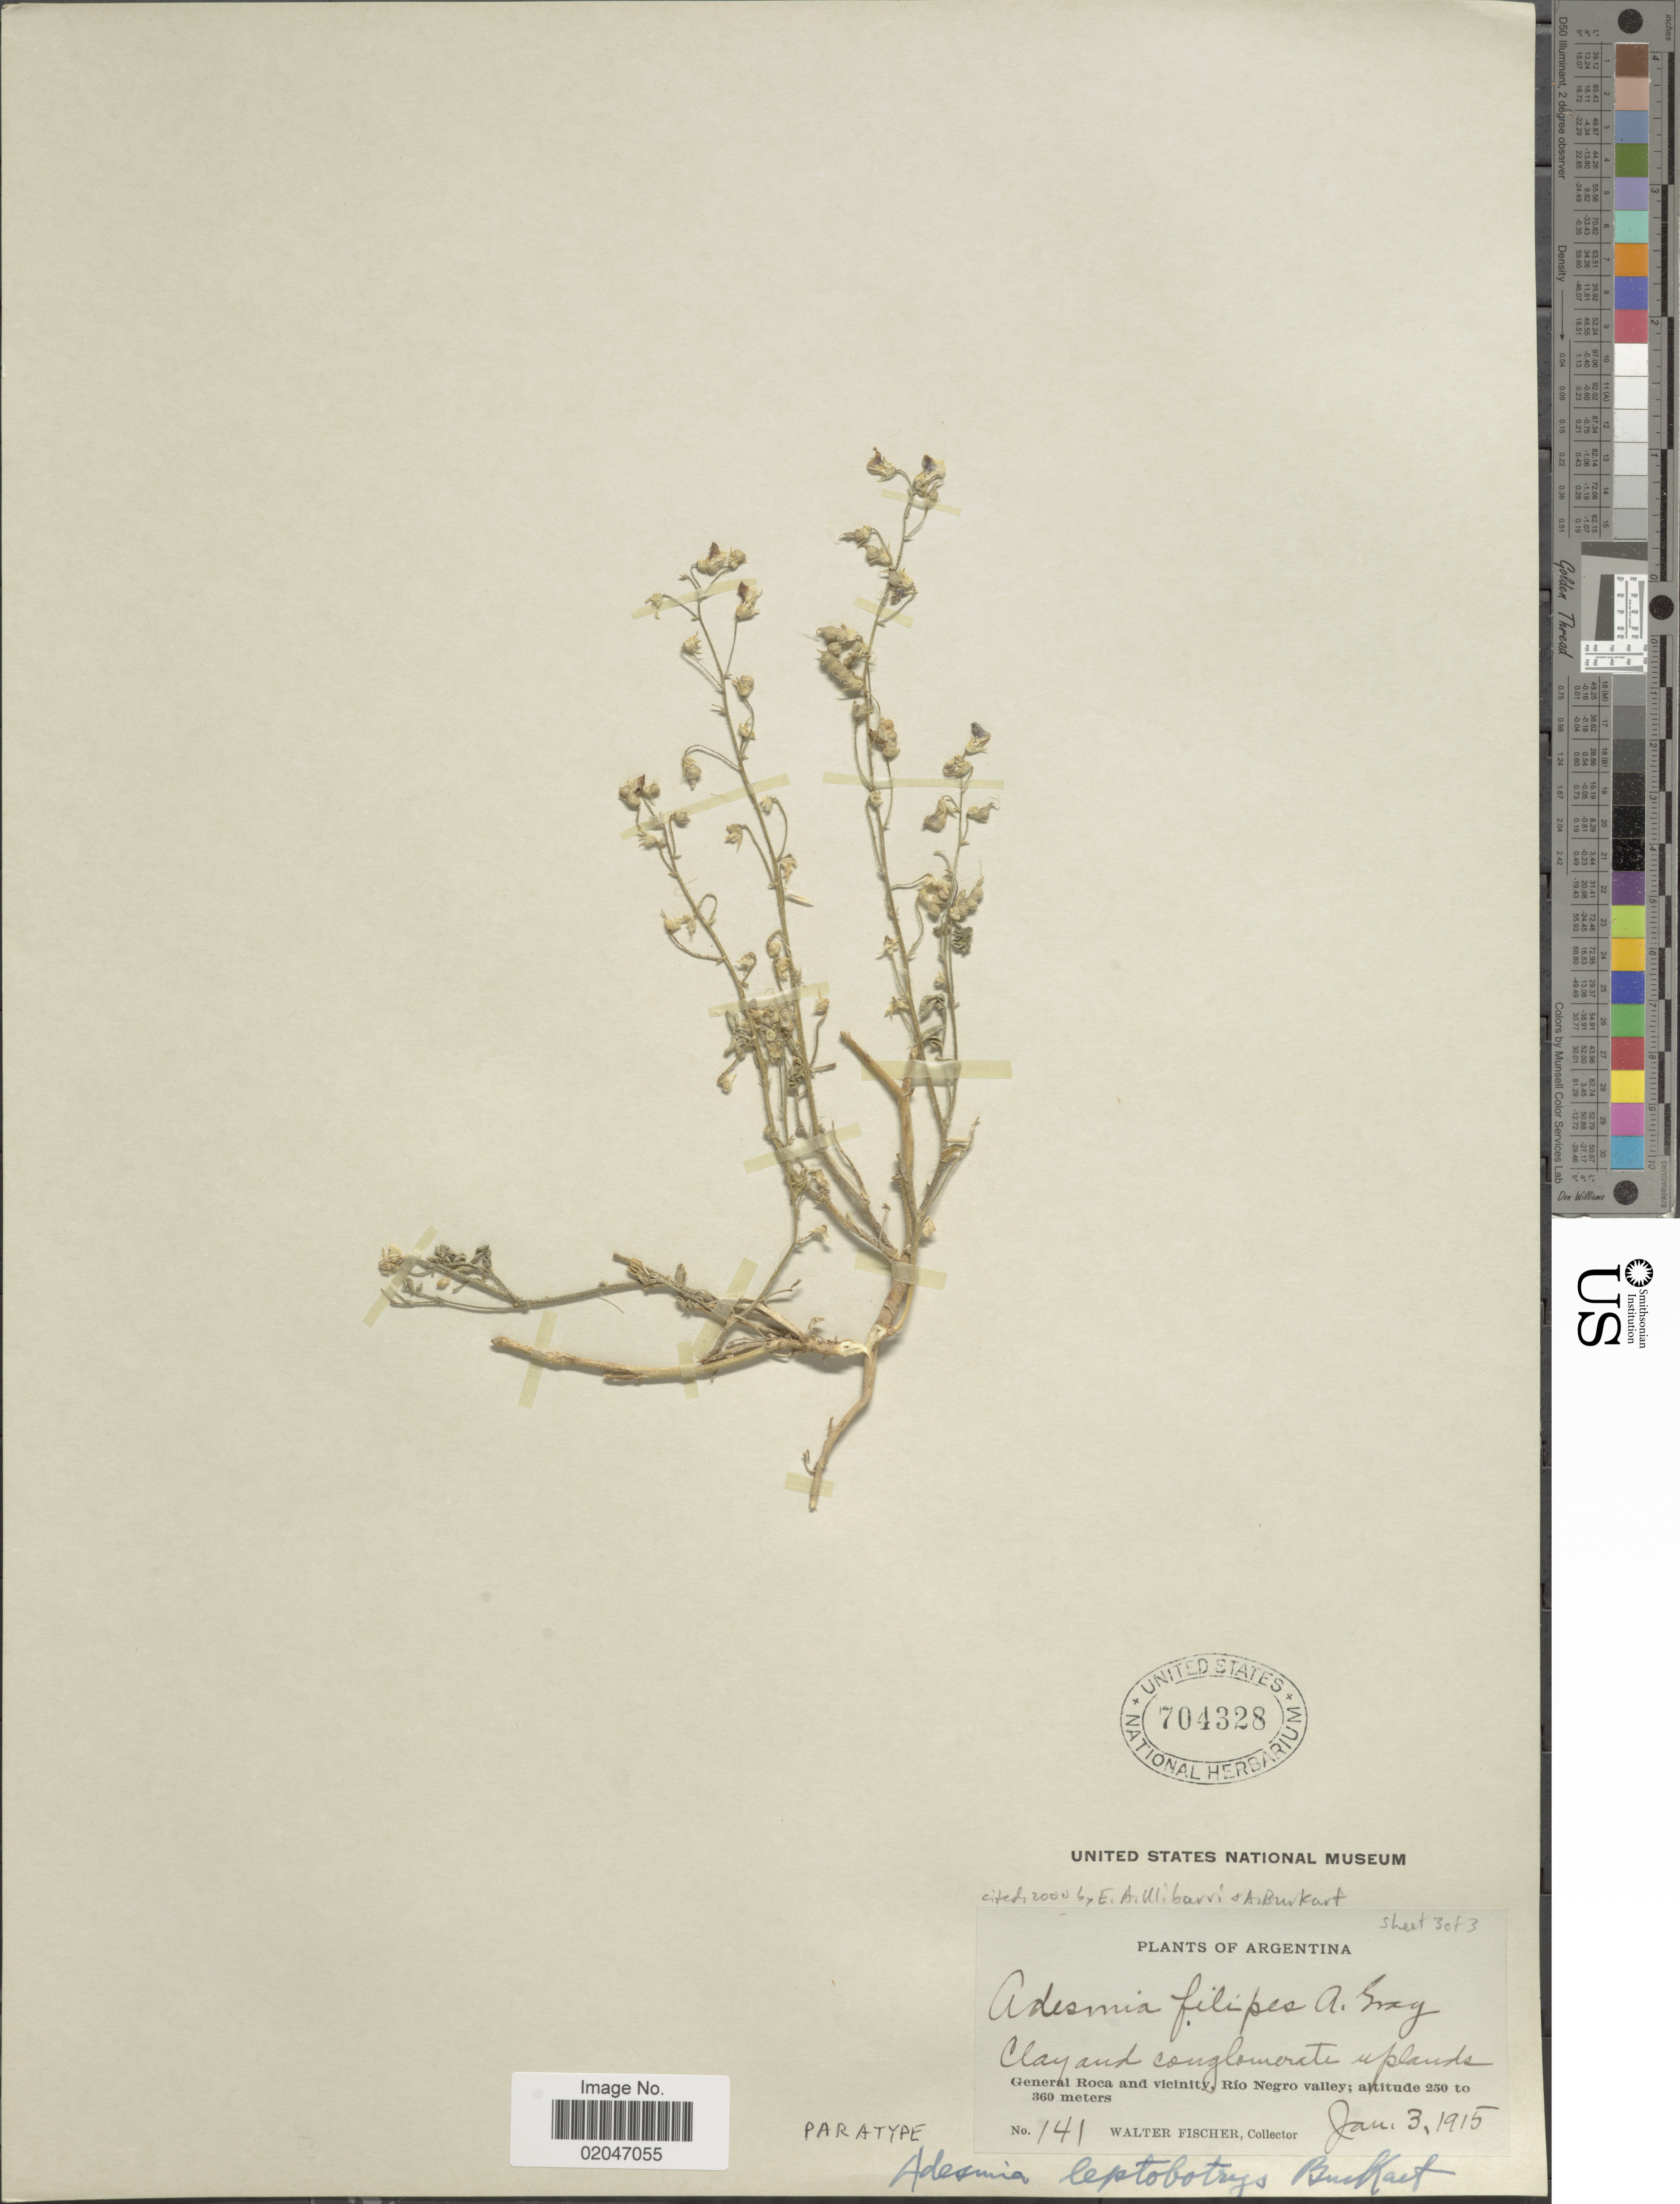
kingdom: Plantae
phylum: Tracheophyta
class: Magnoliopsida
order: Fabales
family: Fabaceae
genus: Adesmia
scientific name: Adesmia leptobotrys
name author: Burkart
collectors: W. Fischer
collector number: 141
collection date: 1915-01-03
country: Argentina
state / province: Rio Negro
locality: General Roca and vicinity, Rio Negro valley.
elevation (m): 250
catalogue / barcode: US 704328